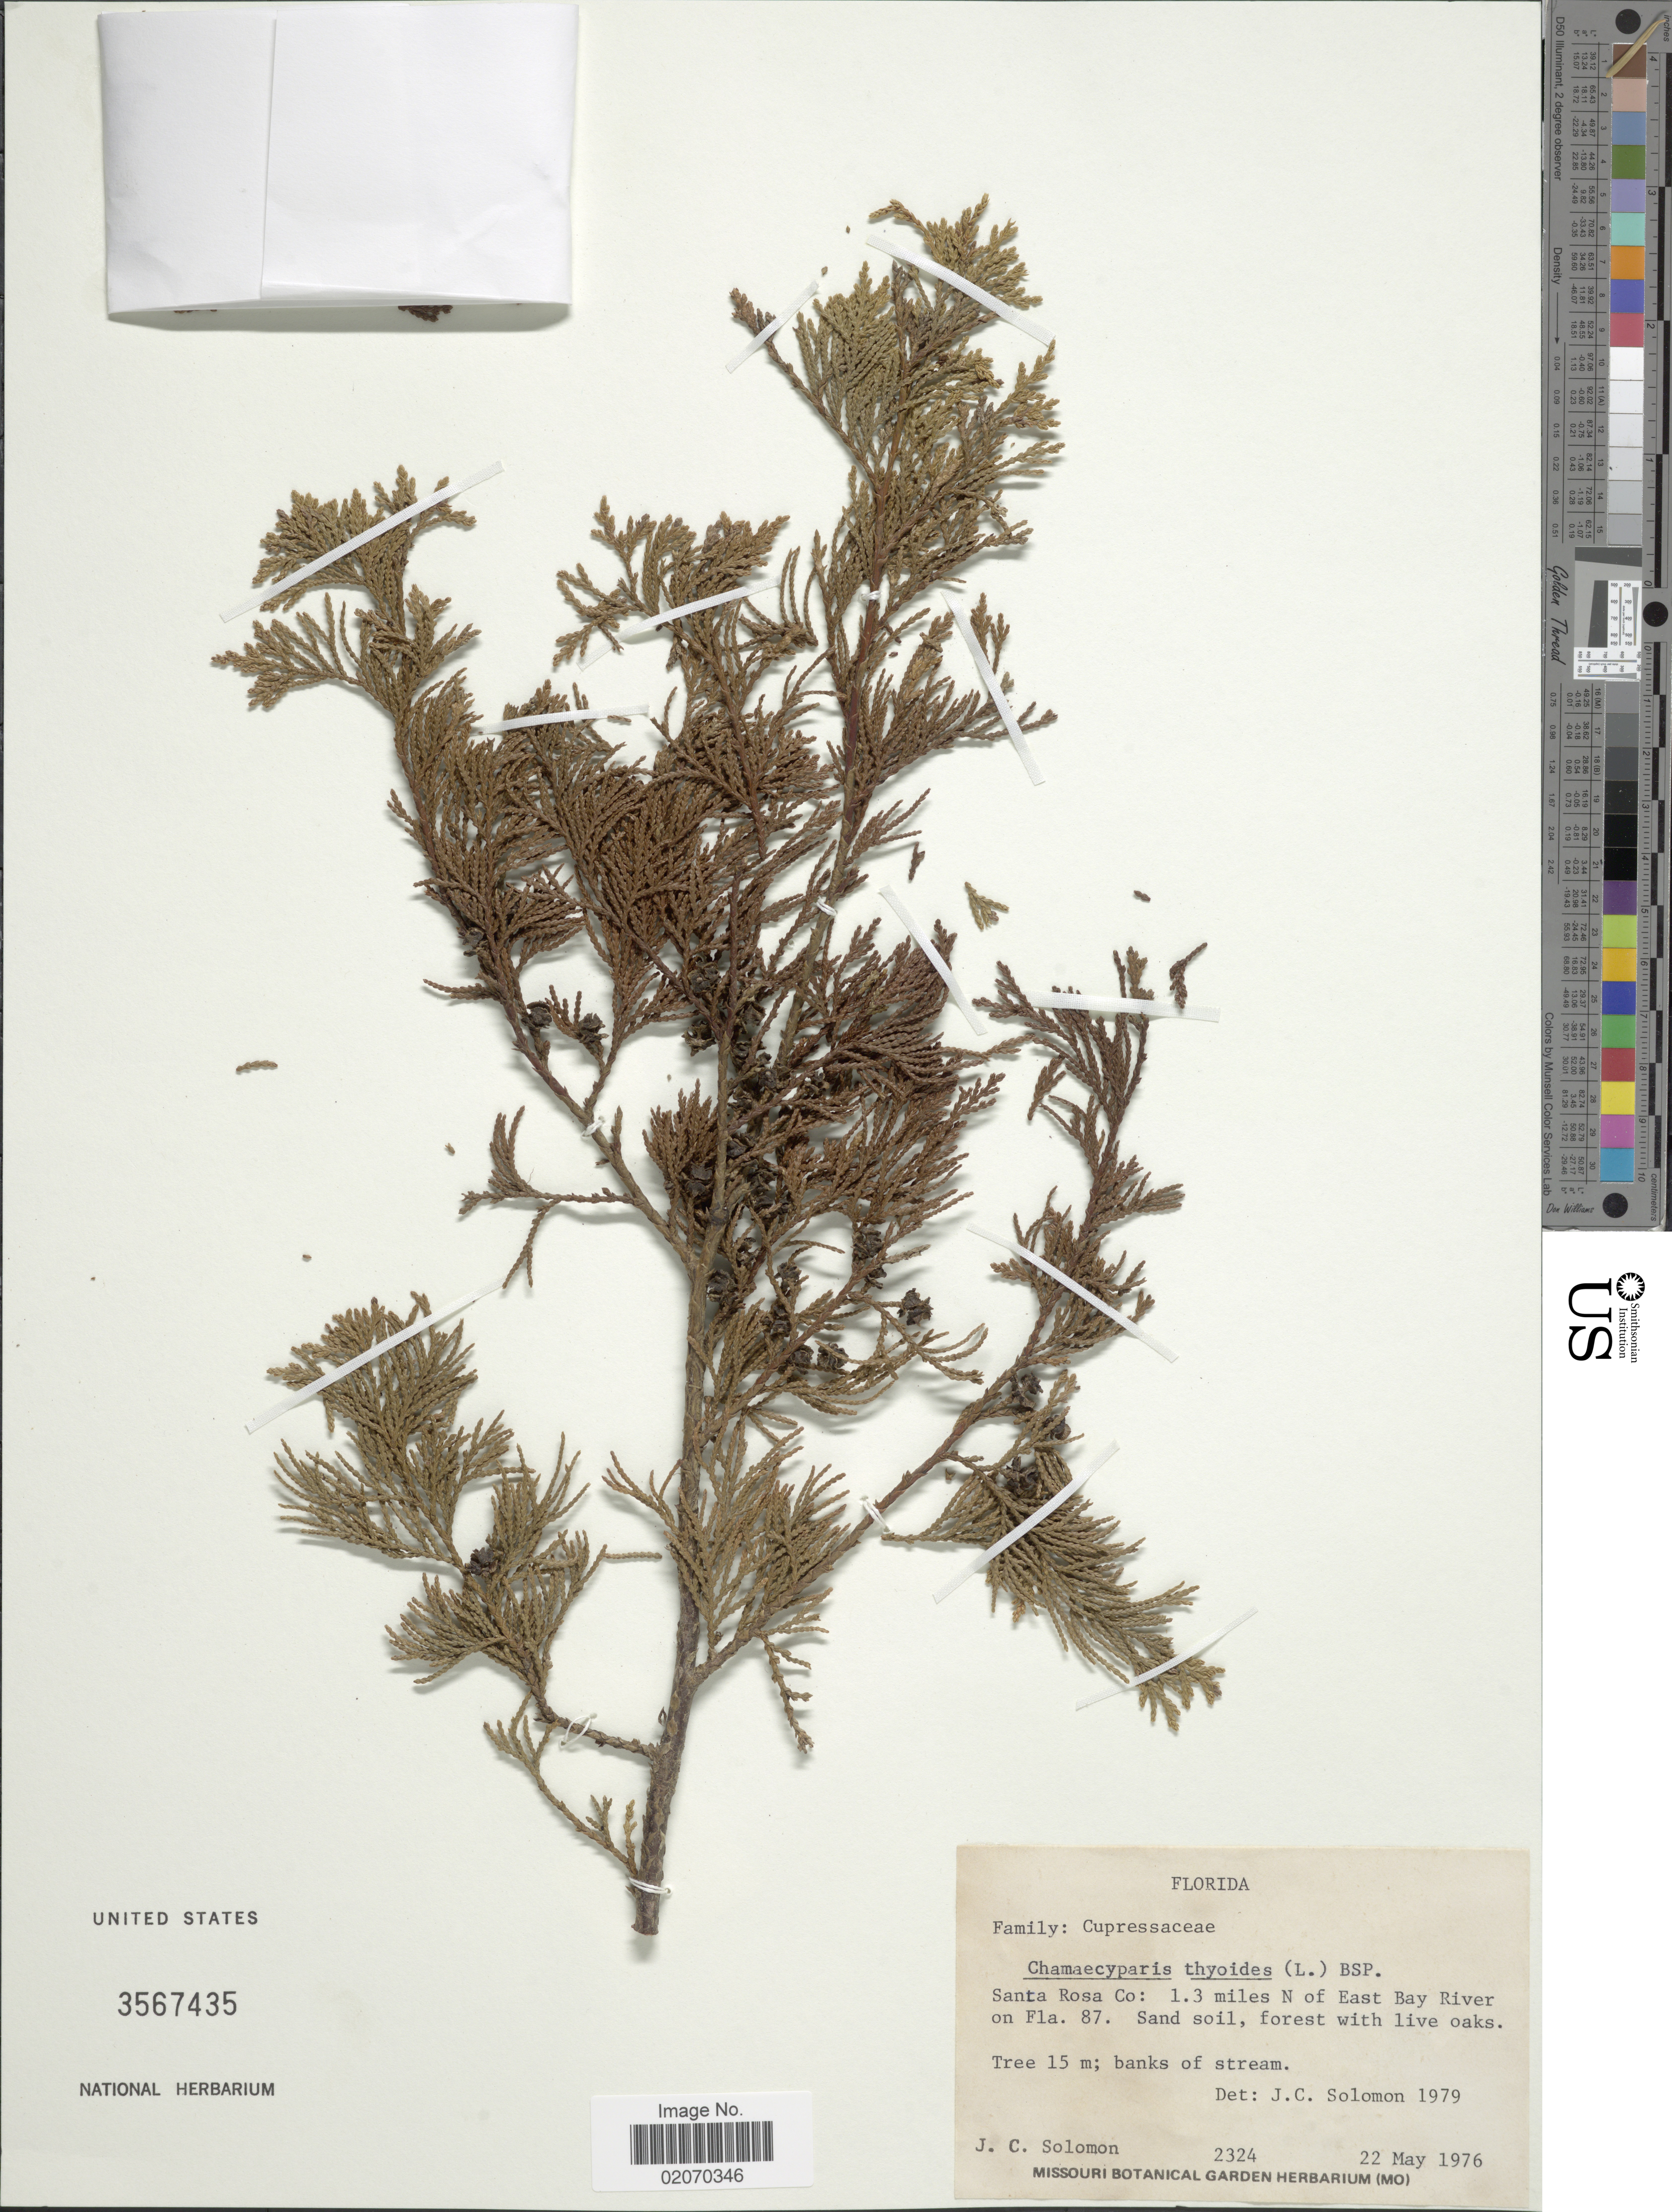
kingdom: Plantae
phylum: Tracheophyta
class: Pinopsida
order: Pinales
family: Cupressaceae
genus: Chamaecyparis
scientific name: Chamaecyparis thyoides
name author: (L.) Britton, Stearns & Poggenb.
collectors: J. C. Solomon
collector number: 2324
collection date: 1976-05-22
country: United States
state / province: Florida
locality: Santa Rosa Co: 1.3 miles N of East Bay River on Fla. 87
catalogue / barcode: US 3567435